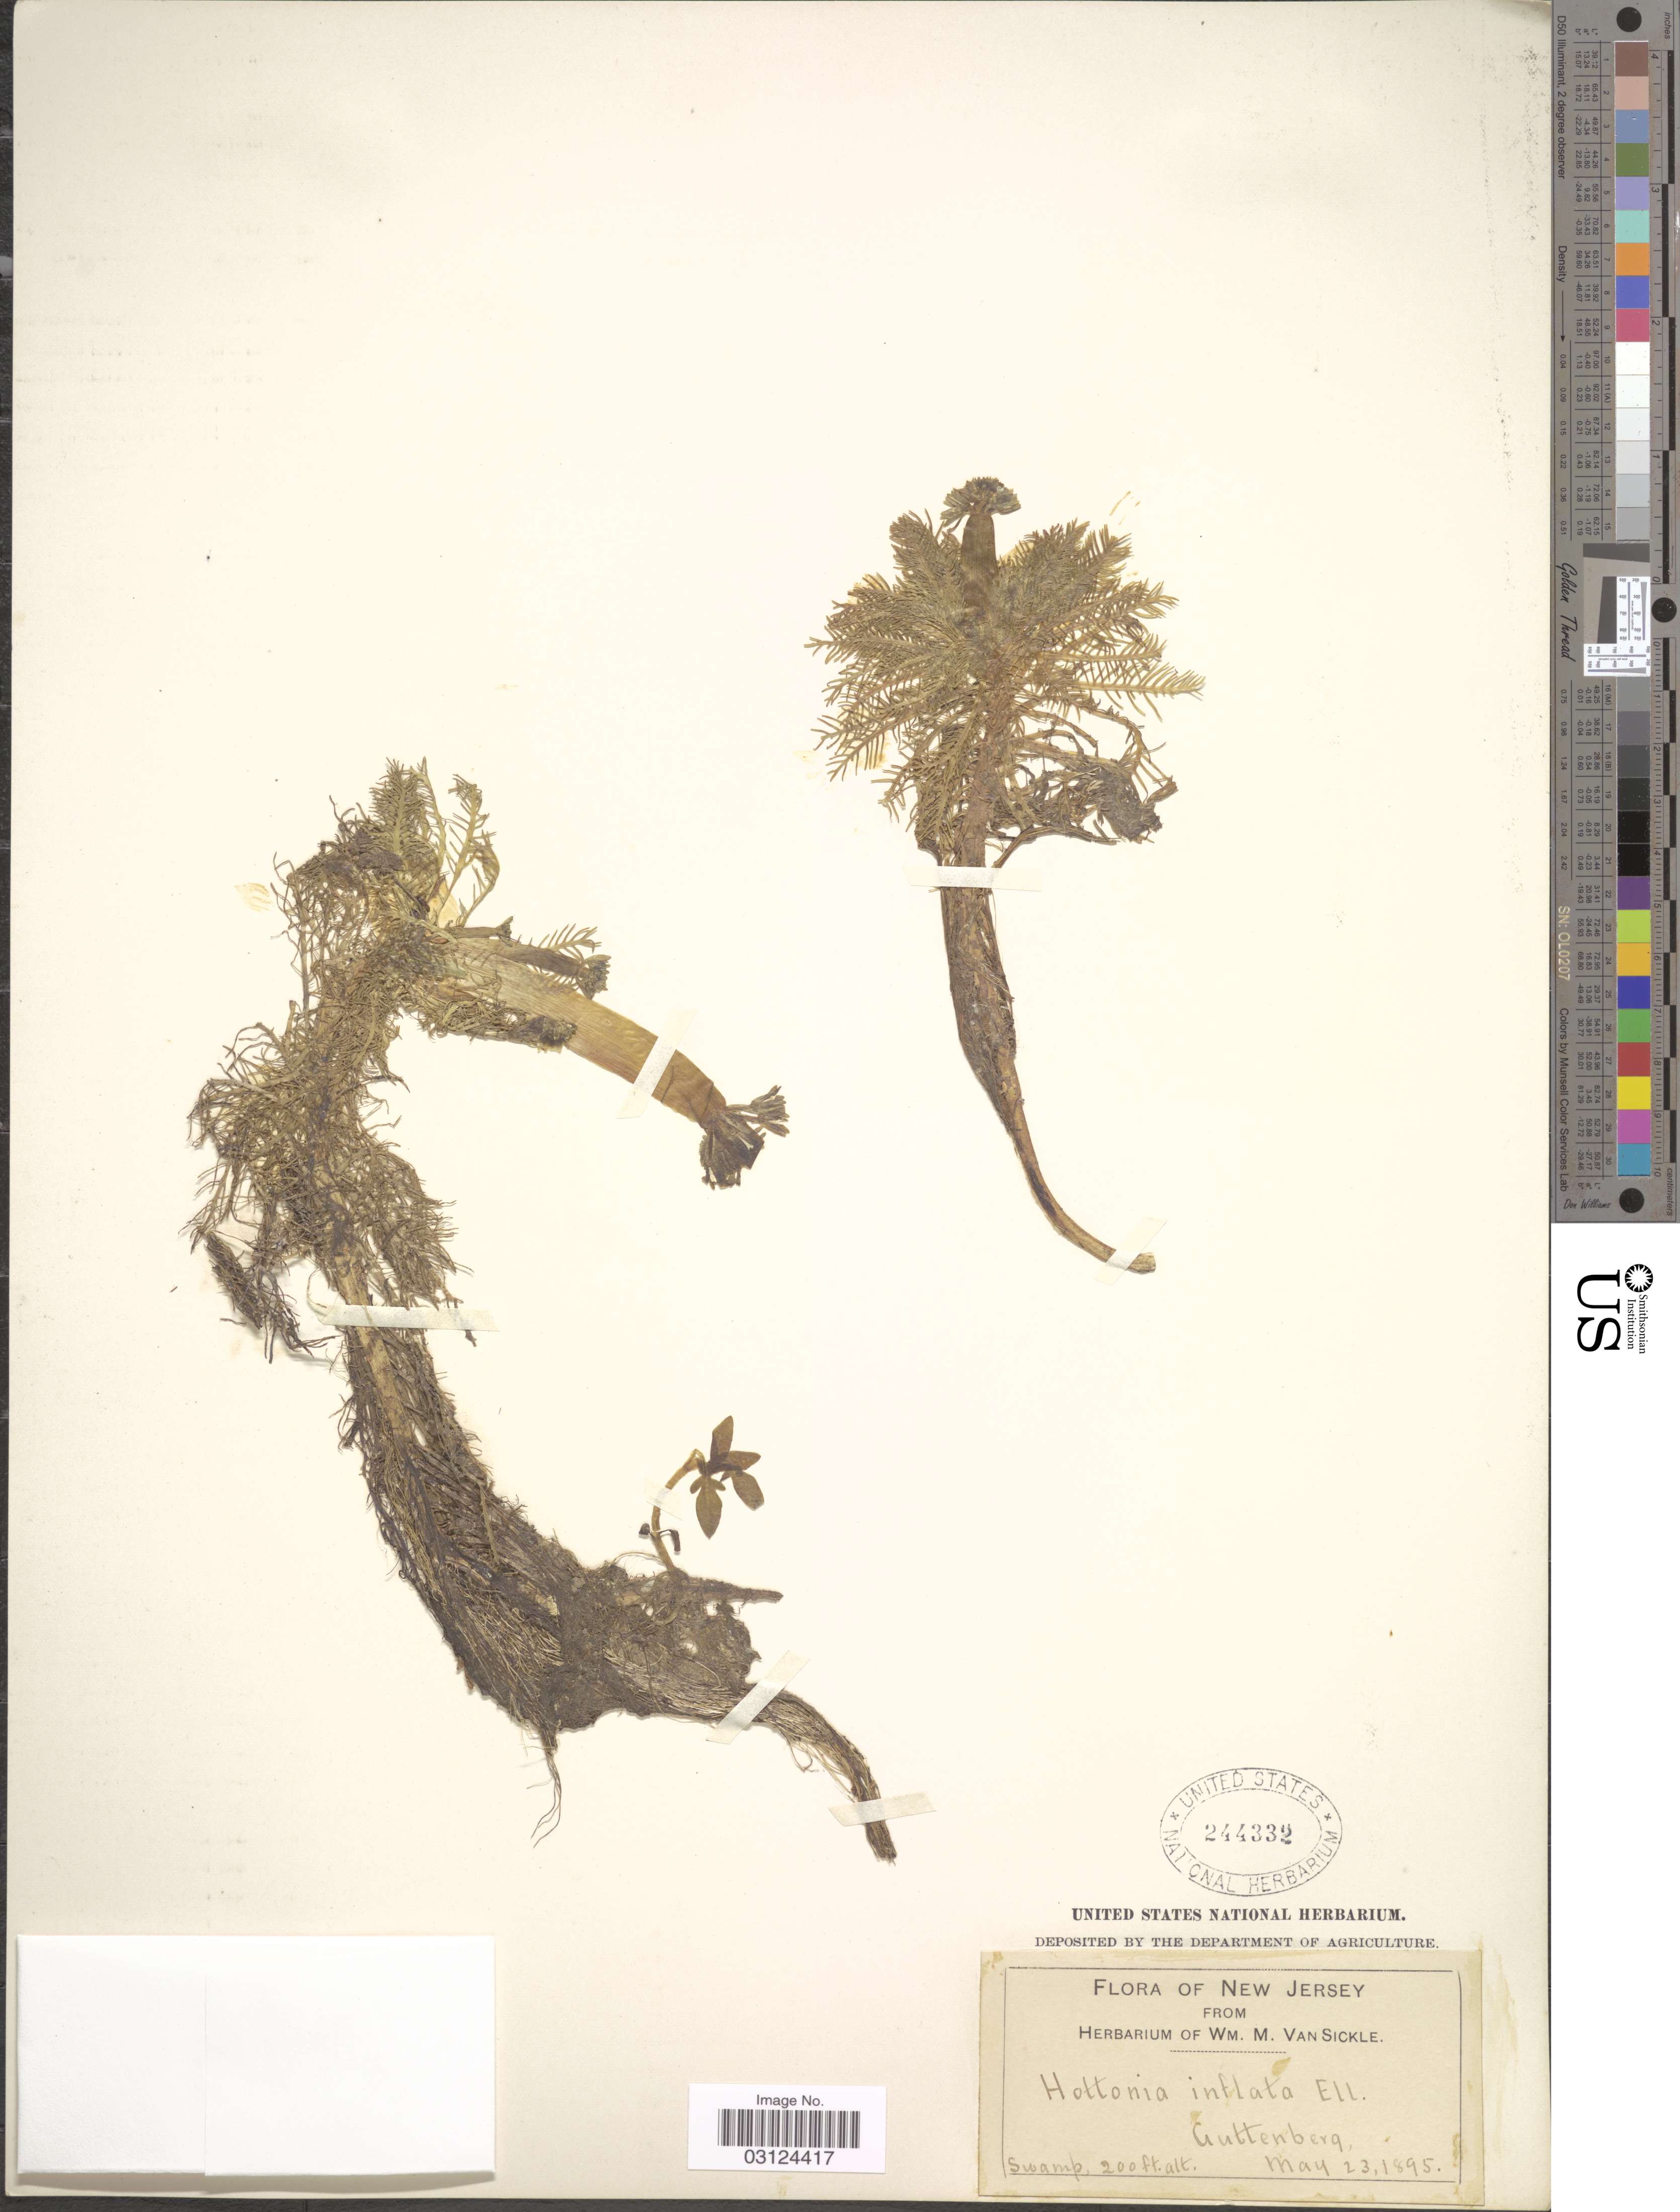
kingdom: Plantae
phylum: Tracheophyta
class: Magnoliopsida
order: Ericales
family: Primulaceae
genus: Hottonia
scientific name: Hottonia inflata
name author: Elliott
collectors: ex herb. Wm. M. Van Sickle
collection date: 1895-05-23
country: United States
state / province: New Jersey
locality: Guttenberg.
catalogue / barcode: US 244332